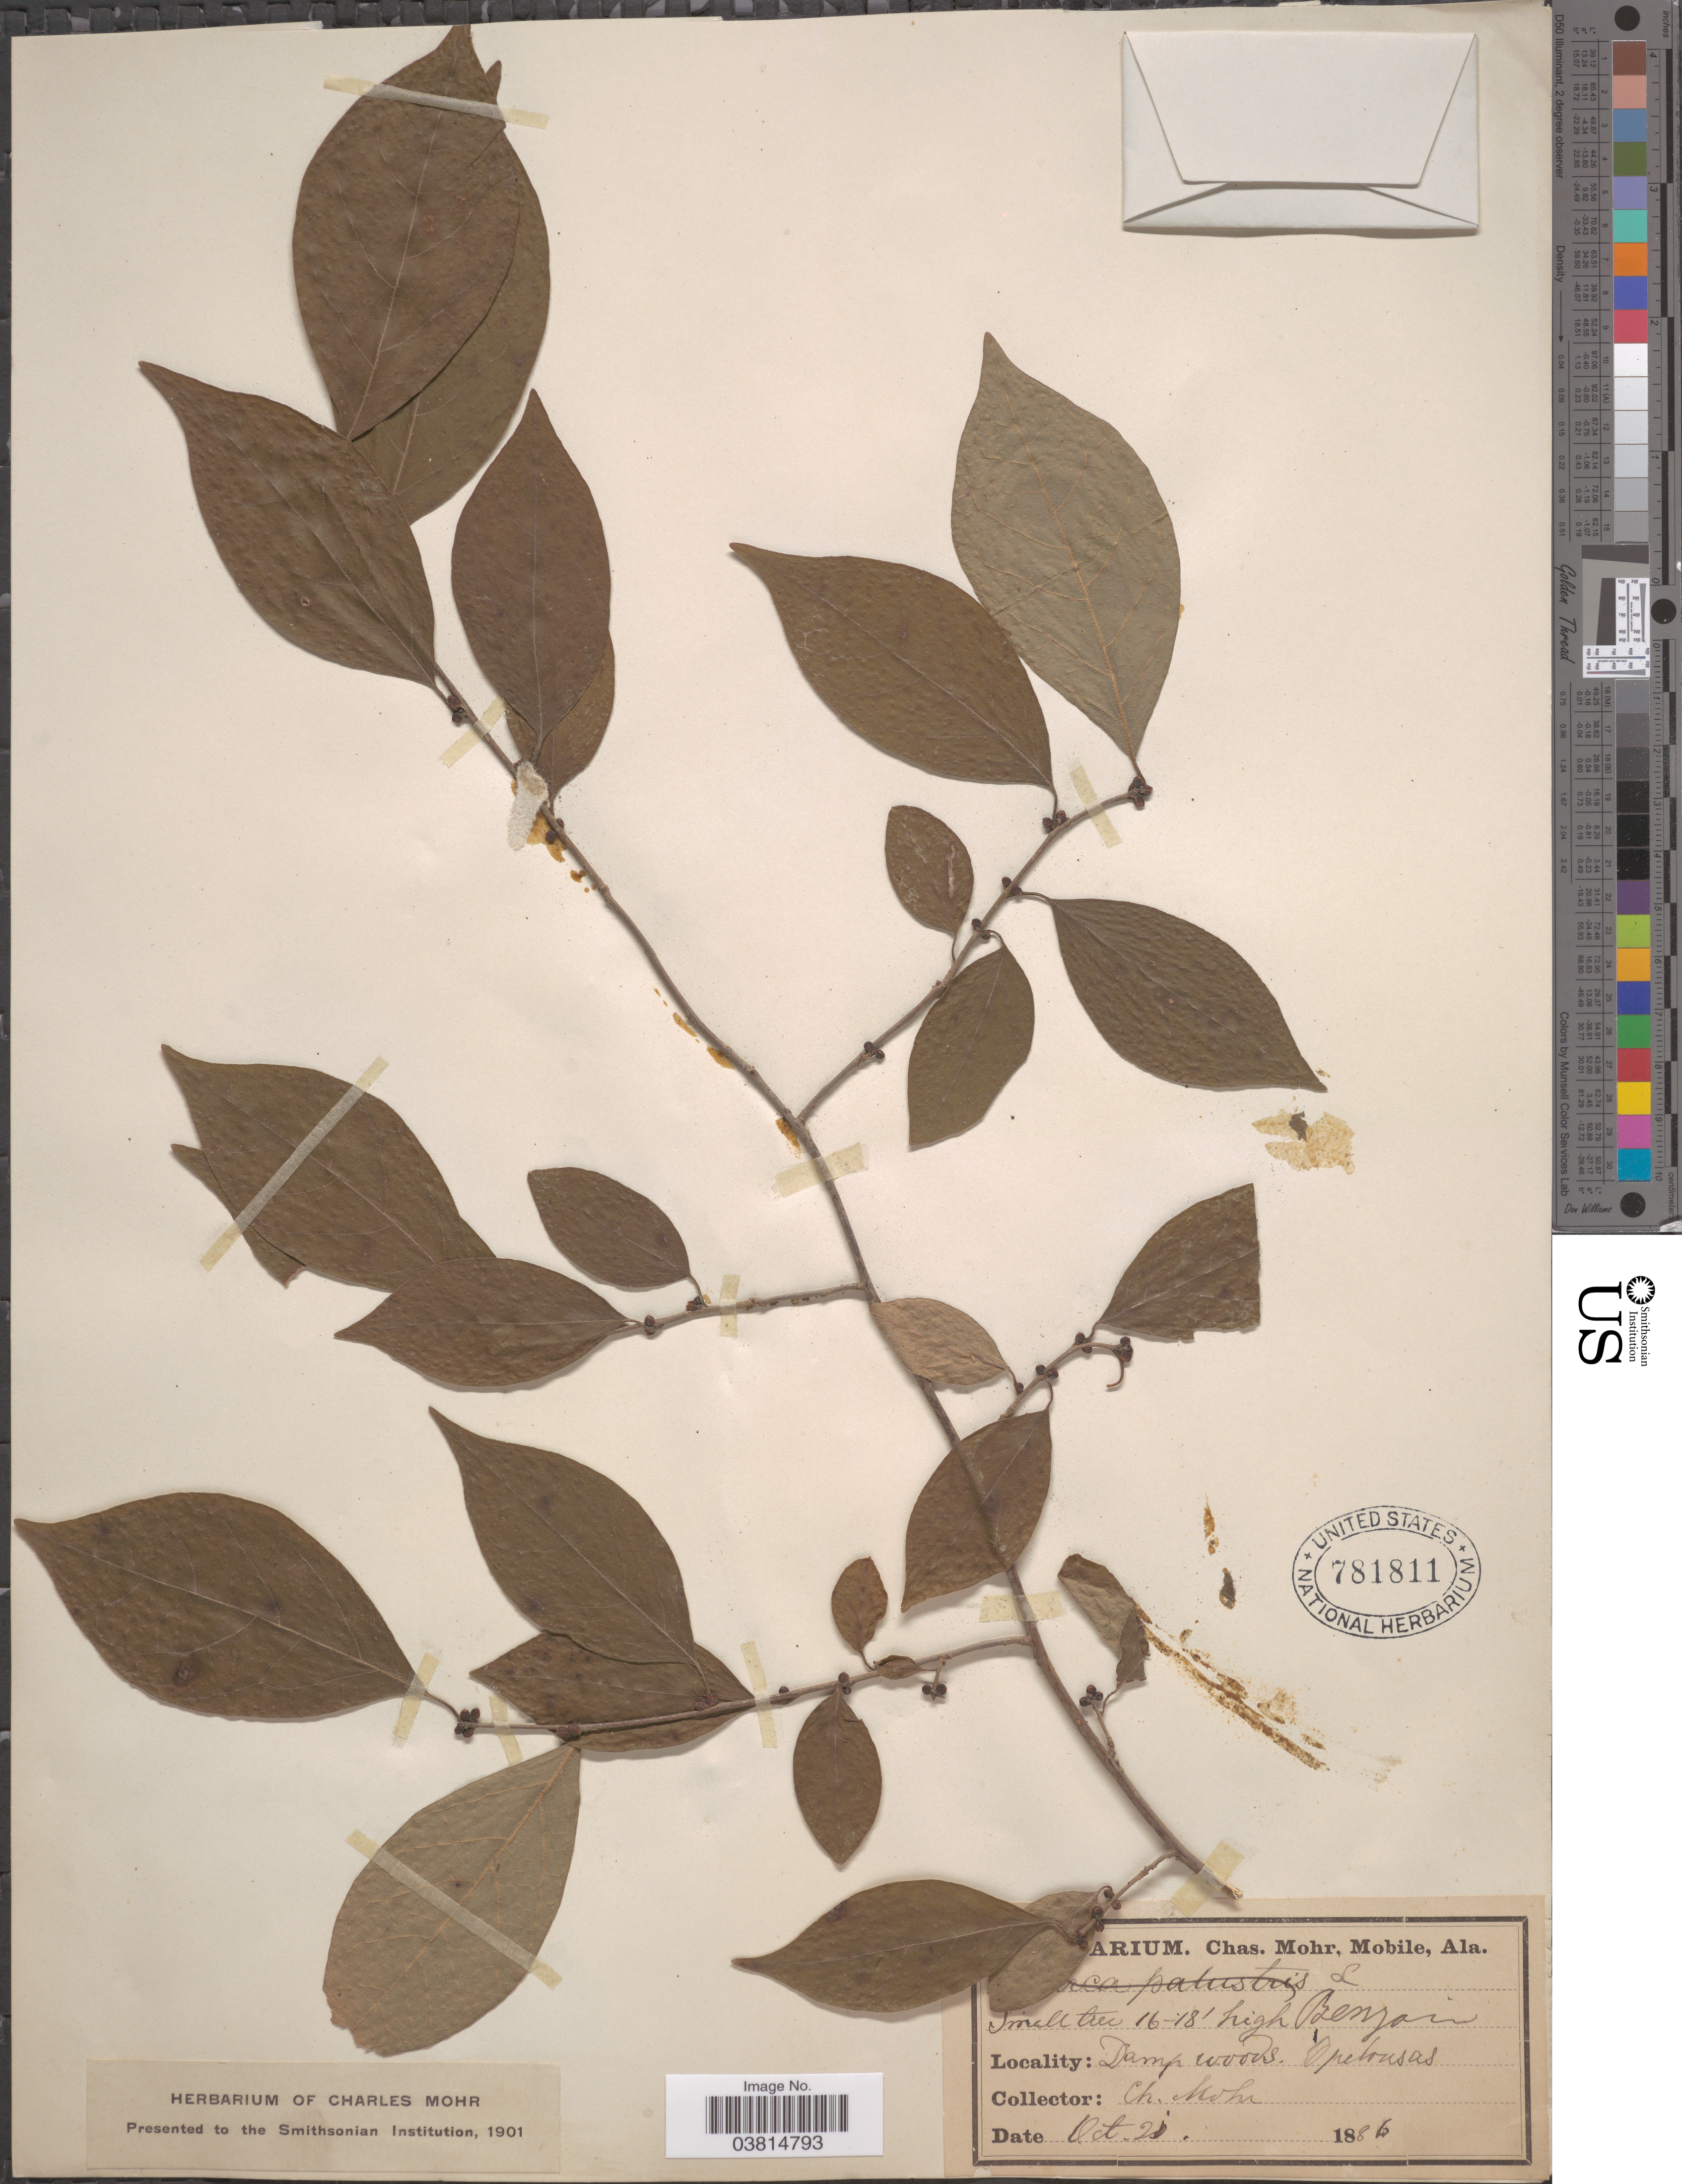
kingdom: Plantae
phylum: Tracheophyta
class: Magnoliopsida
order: Laurales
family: Lauraceae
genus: Lindera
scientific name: Lindera benzoin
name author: (L.) Blume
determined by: Strong, Mark T., (BOT), Smithsonian Institution - National Museum of Natural History (UNITED STATES)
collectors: Mohr, C. T. (herbarium)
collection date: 1886-10-20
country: United States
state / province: Alabama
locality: Damp woods, Opelousas.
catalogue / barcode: US 781811